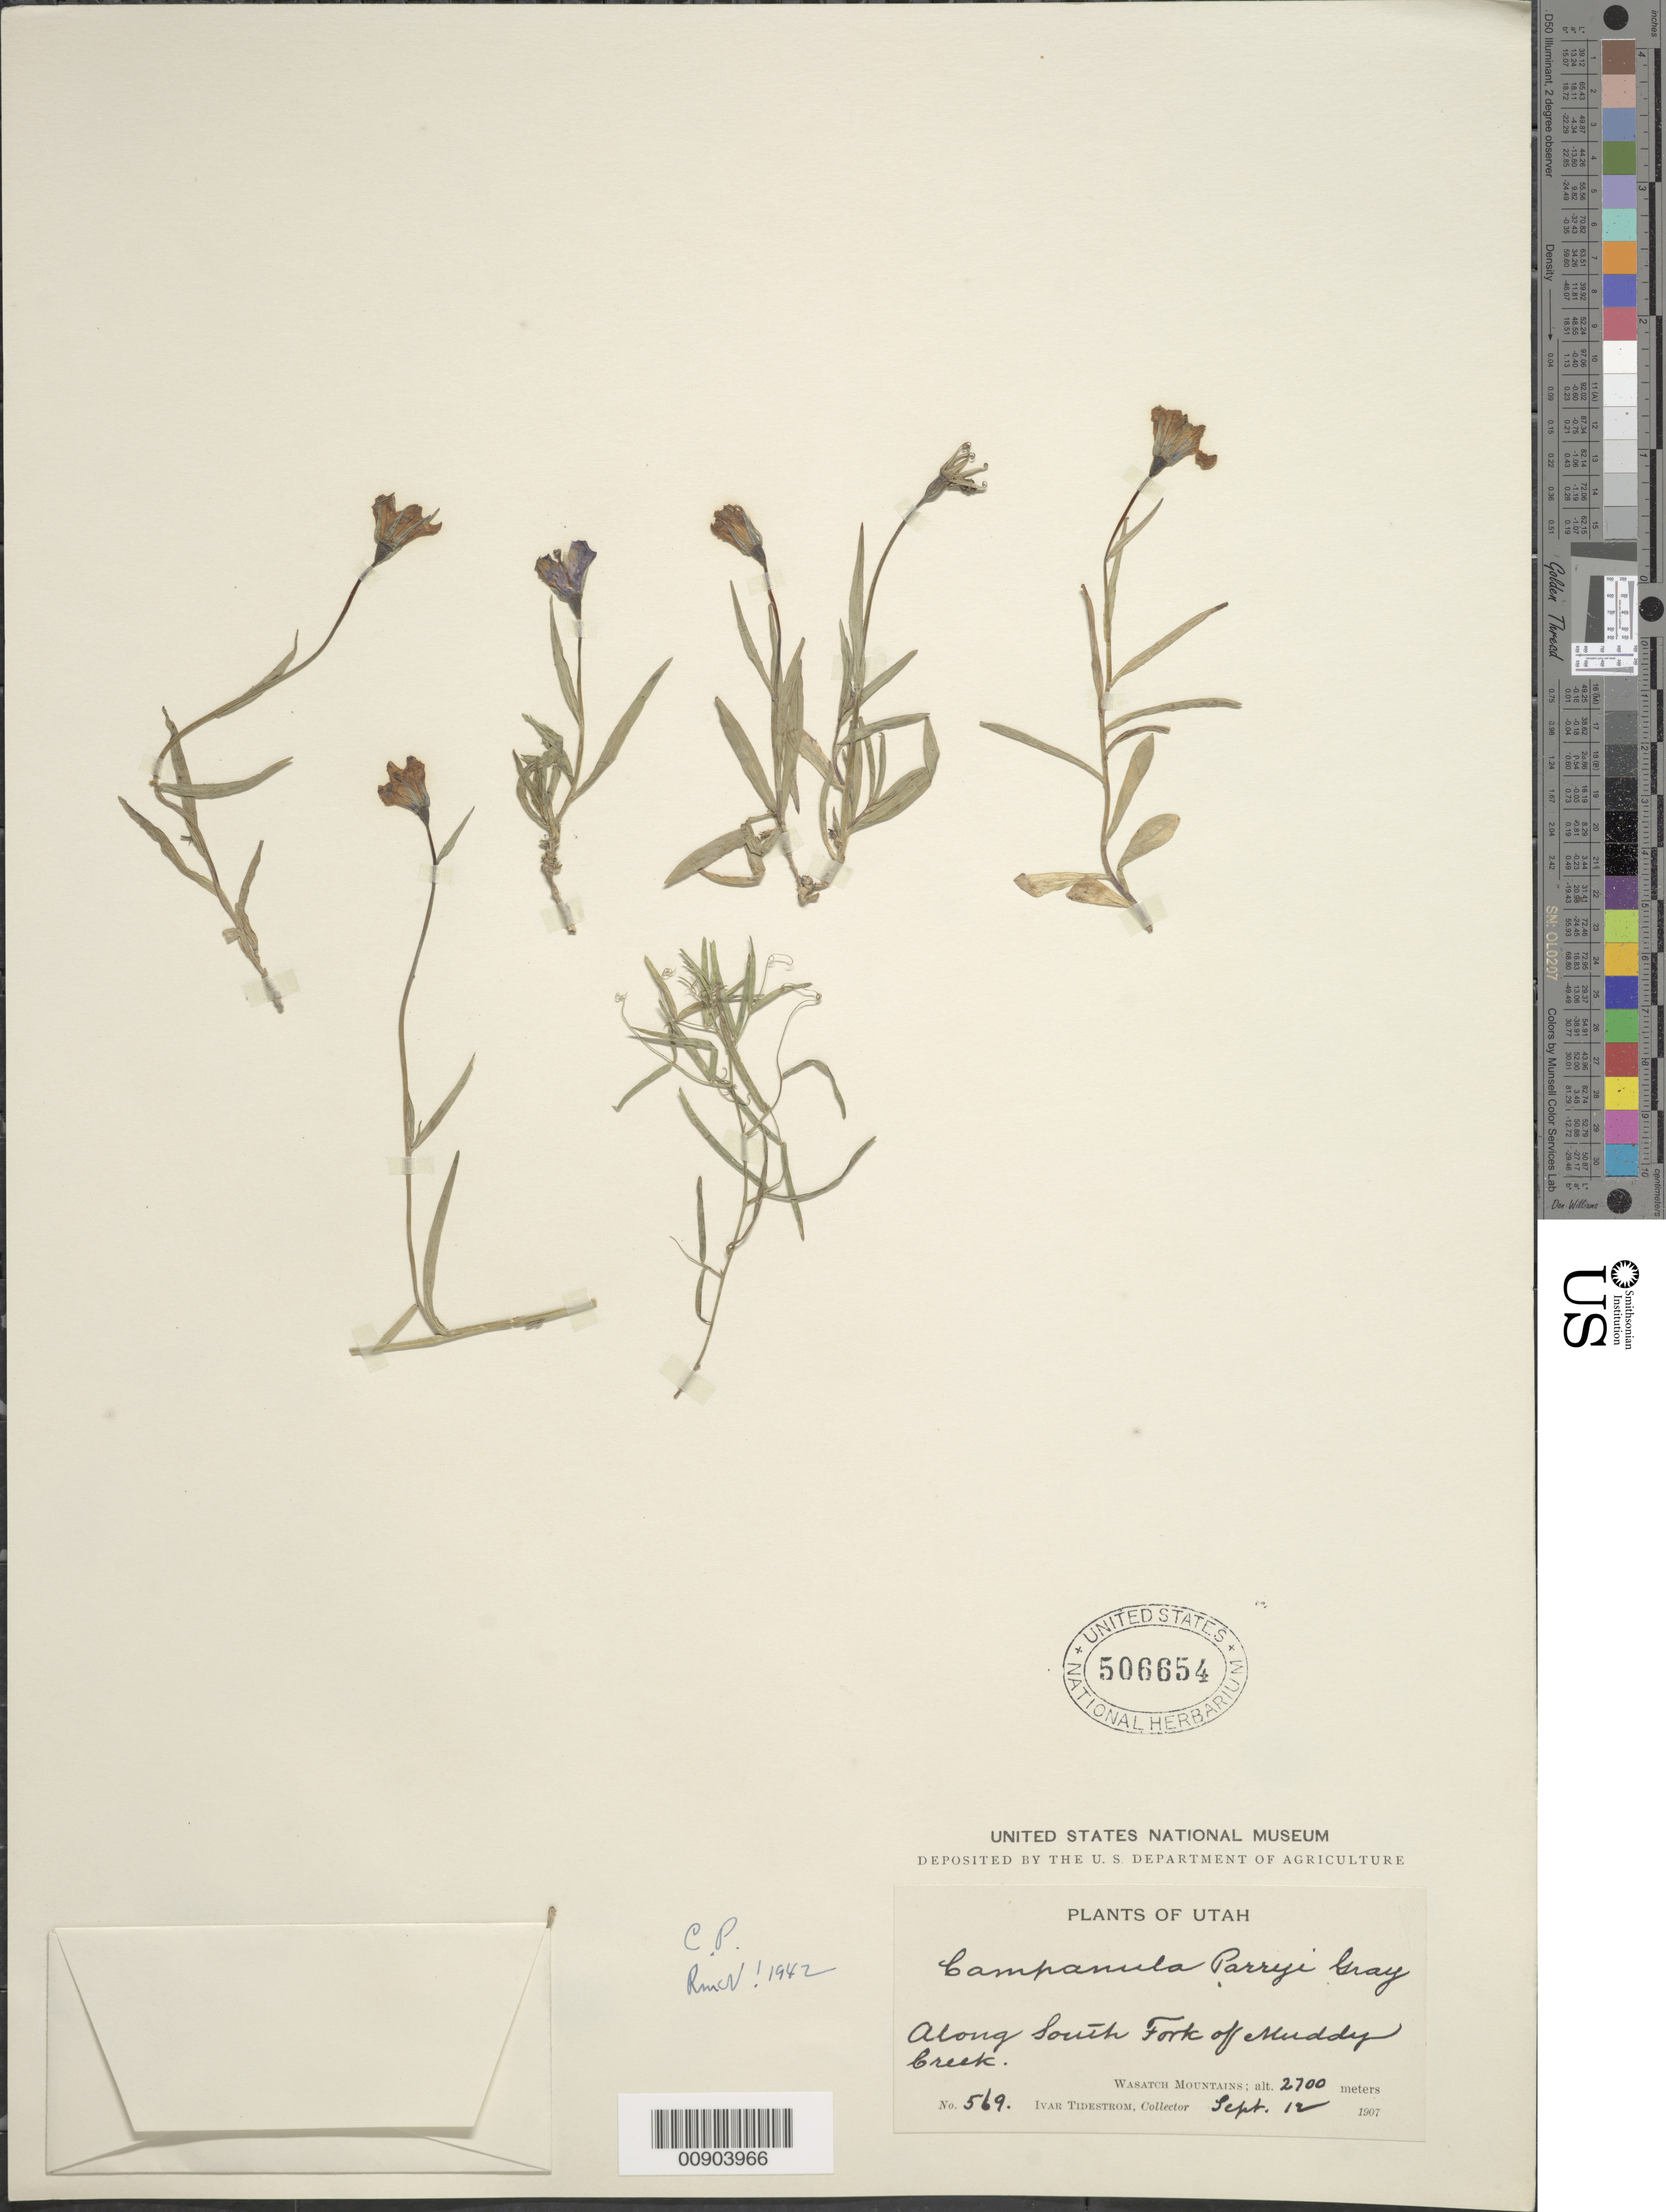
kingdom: Plantae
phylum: Tracheophyta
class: Magnoliopsida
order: Asterales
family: Campanulaceae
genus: Campanula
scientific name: Campanula parryi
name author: A. Gray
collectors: I. F. Tidestrom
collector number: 569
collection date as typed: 12 Sep 1907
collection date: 1907-09-12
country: United States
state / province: Utah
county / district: Emery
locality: Along South Fork of Muddy Creek region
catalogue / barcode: US 506654